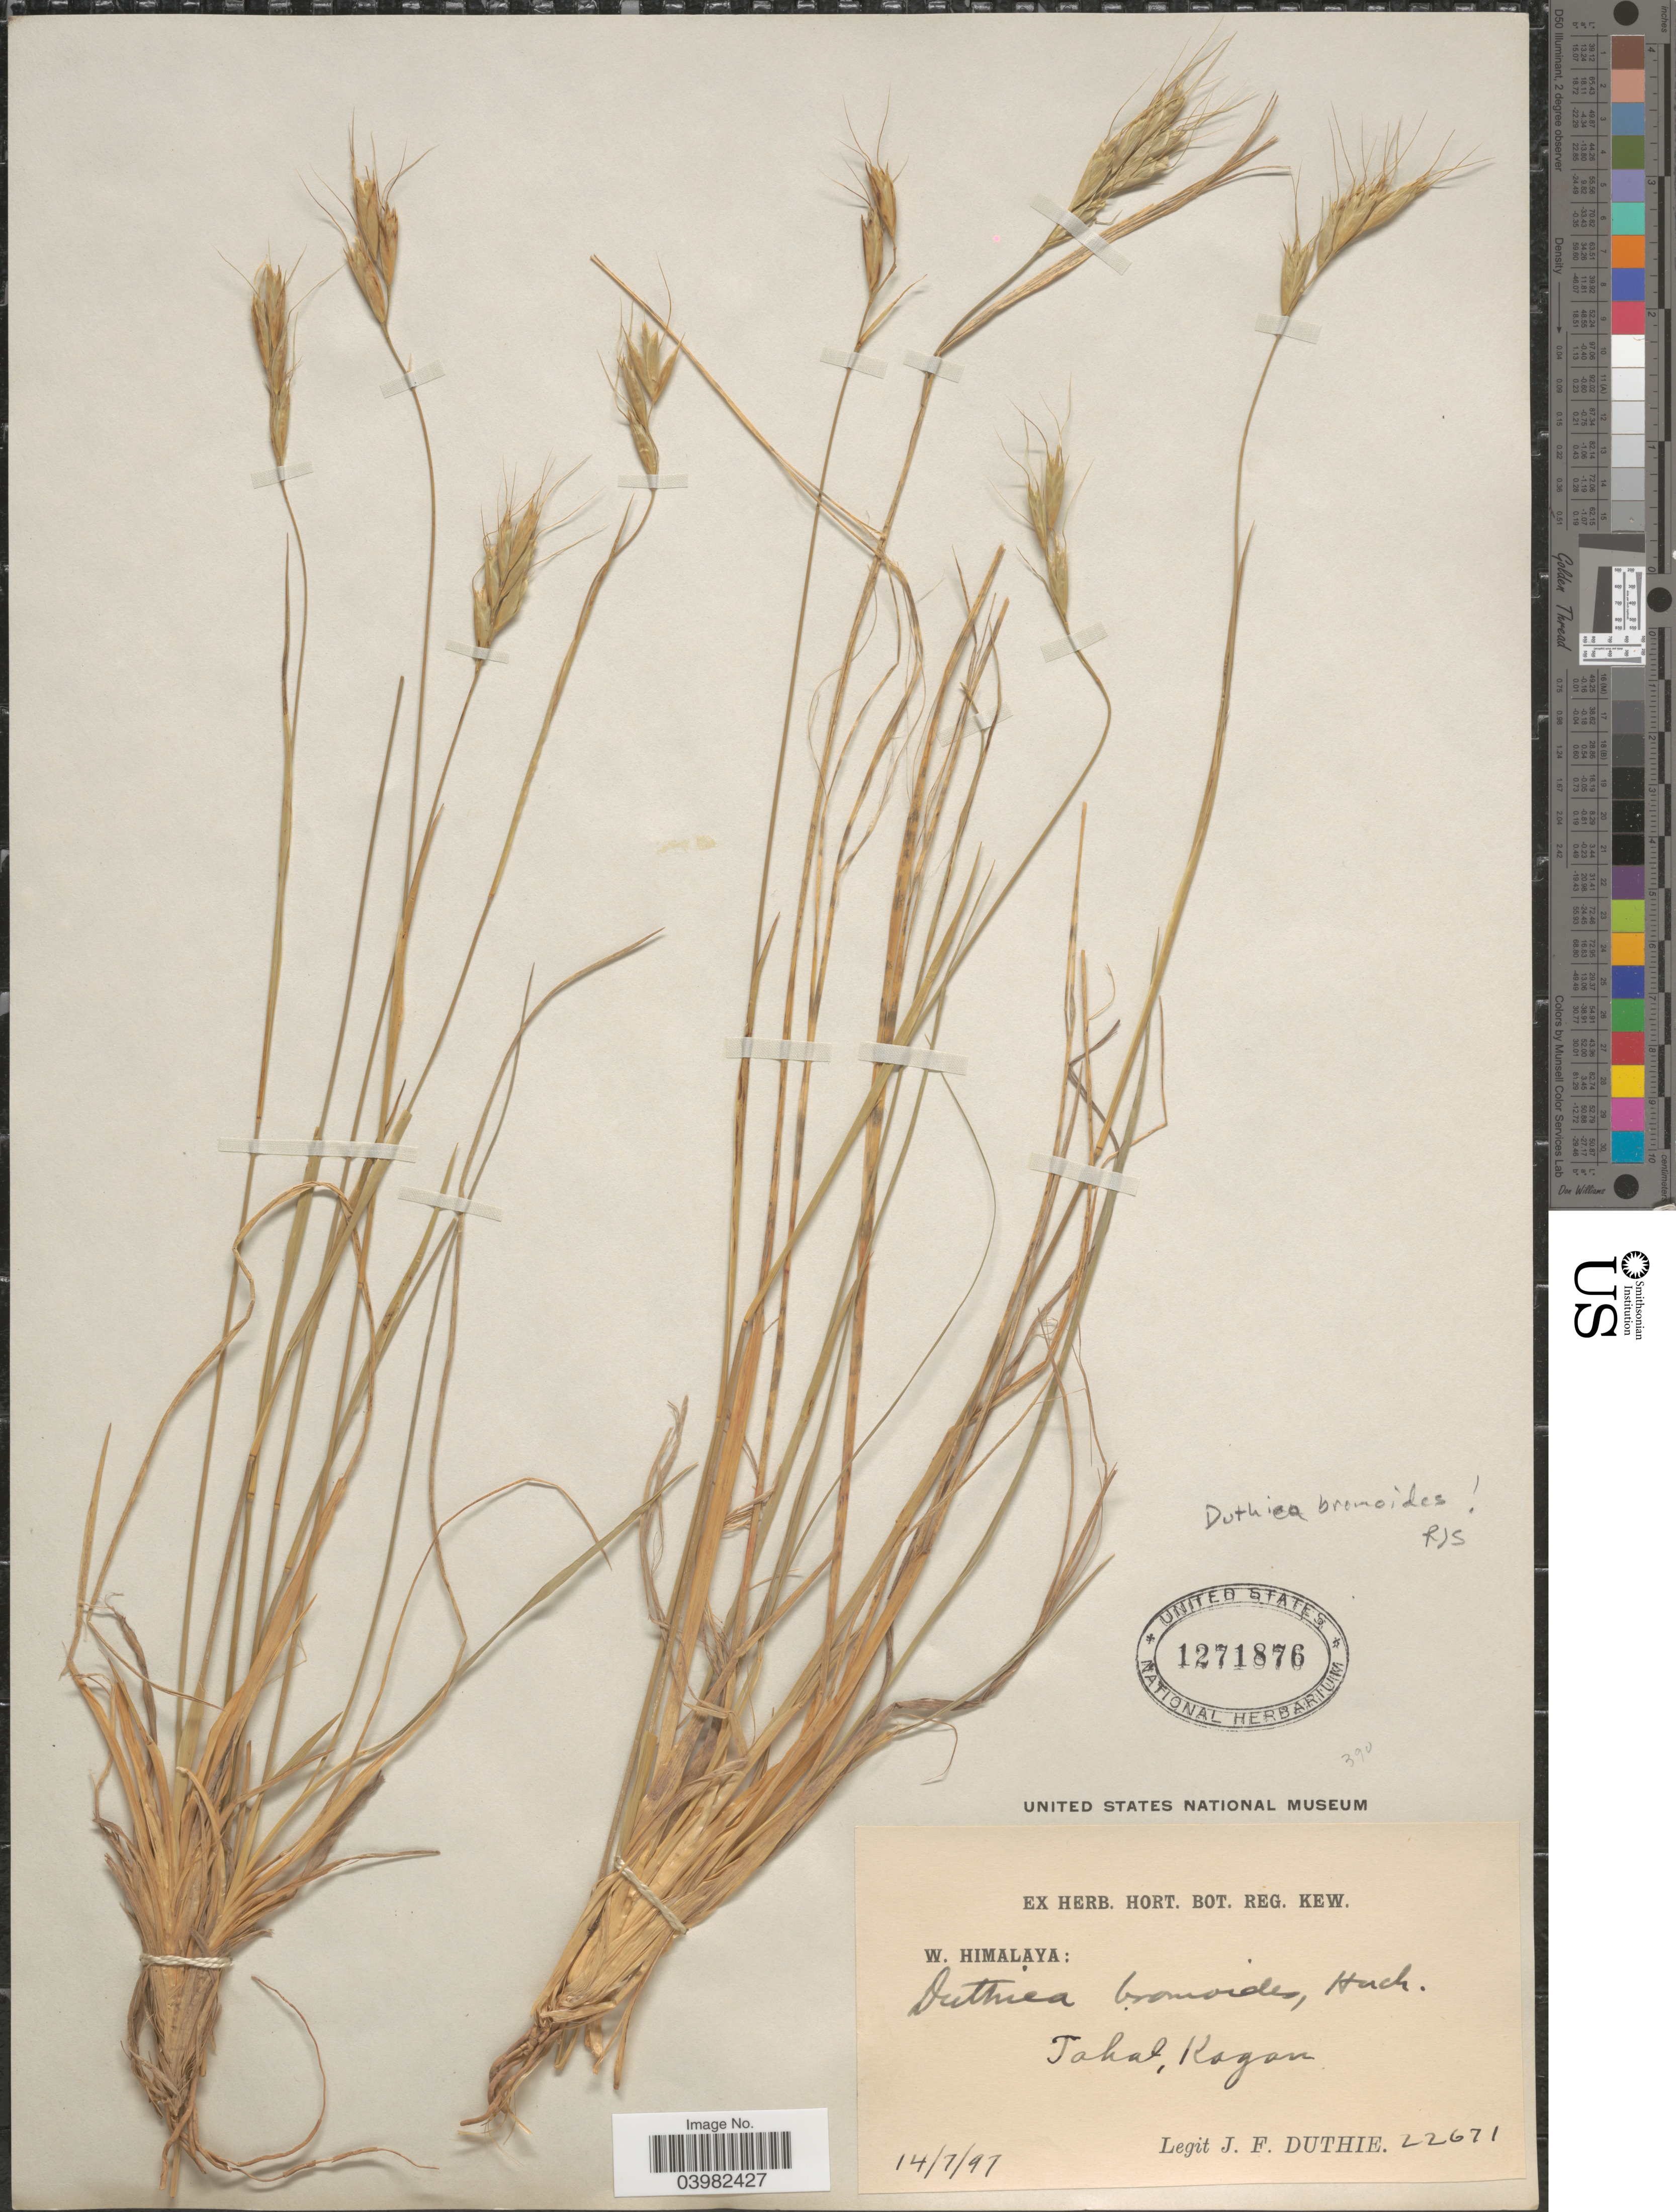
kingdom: Plantae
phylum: Tracheophyta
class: Liliopsida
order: Poales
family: Poaceae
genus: Duthiea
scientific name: Duthiea bromoides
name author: Hack.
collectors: J. F. Duthie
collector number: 22671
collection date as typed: Transcribed d/m/y: 14/7/97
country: Pakistan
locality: W. Himalaya: Tahal, Kagan.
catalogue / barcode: US 1271876